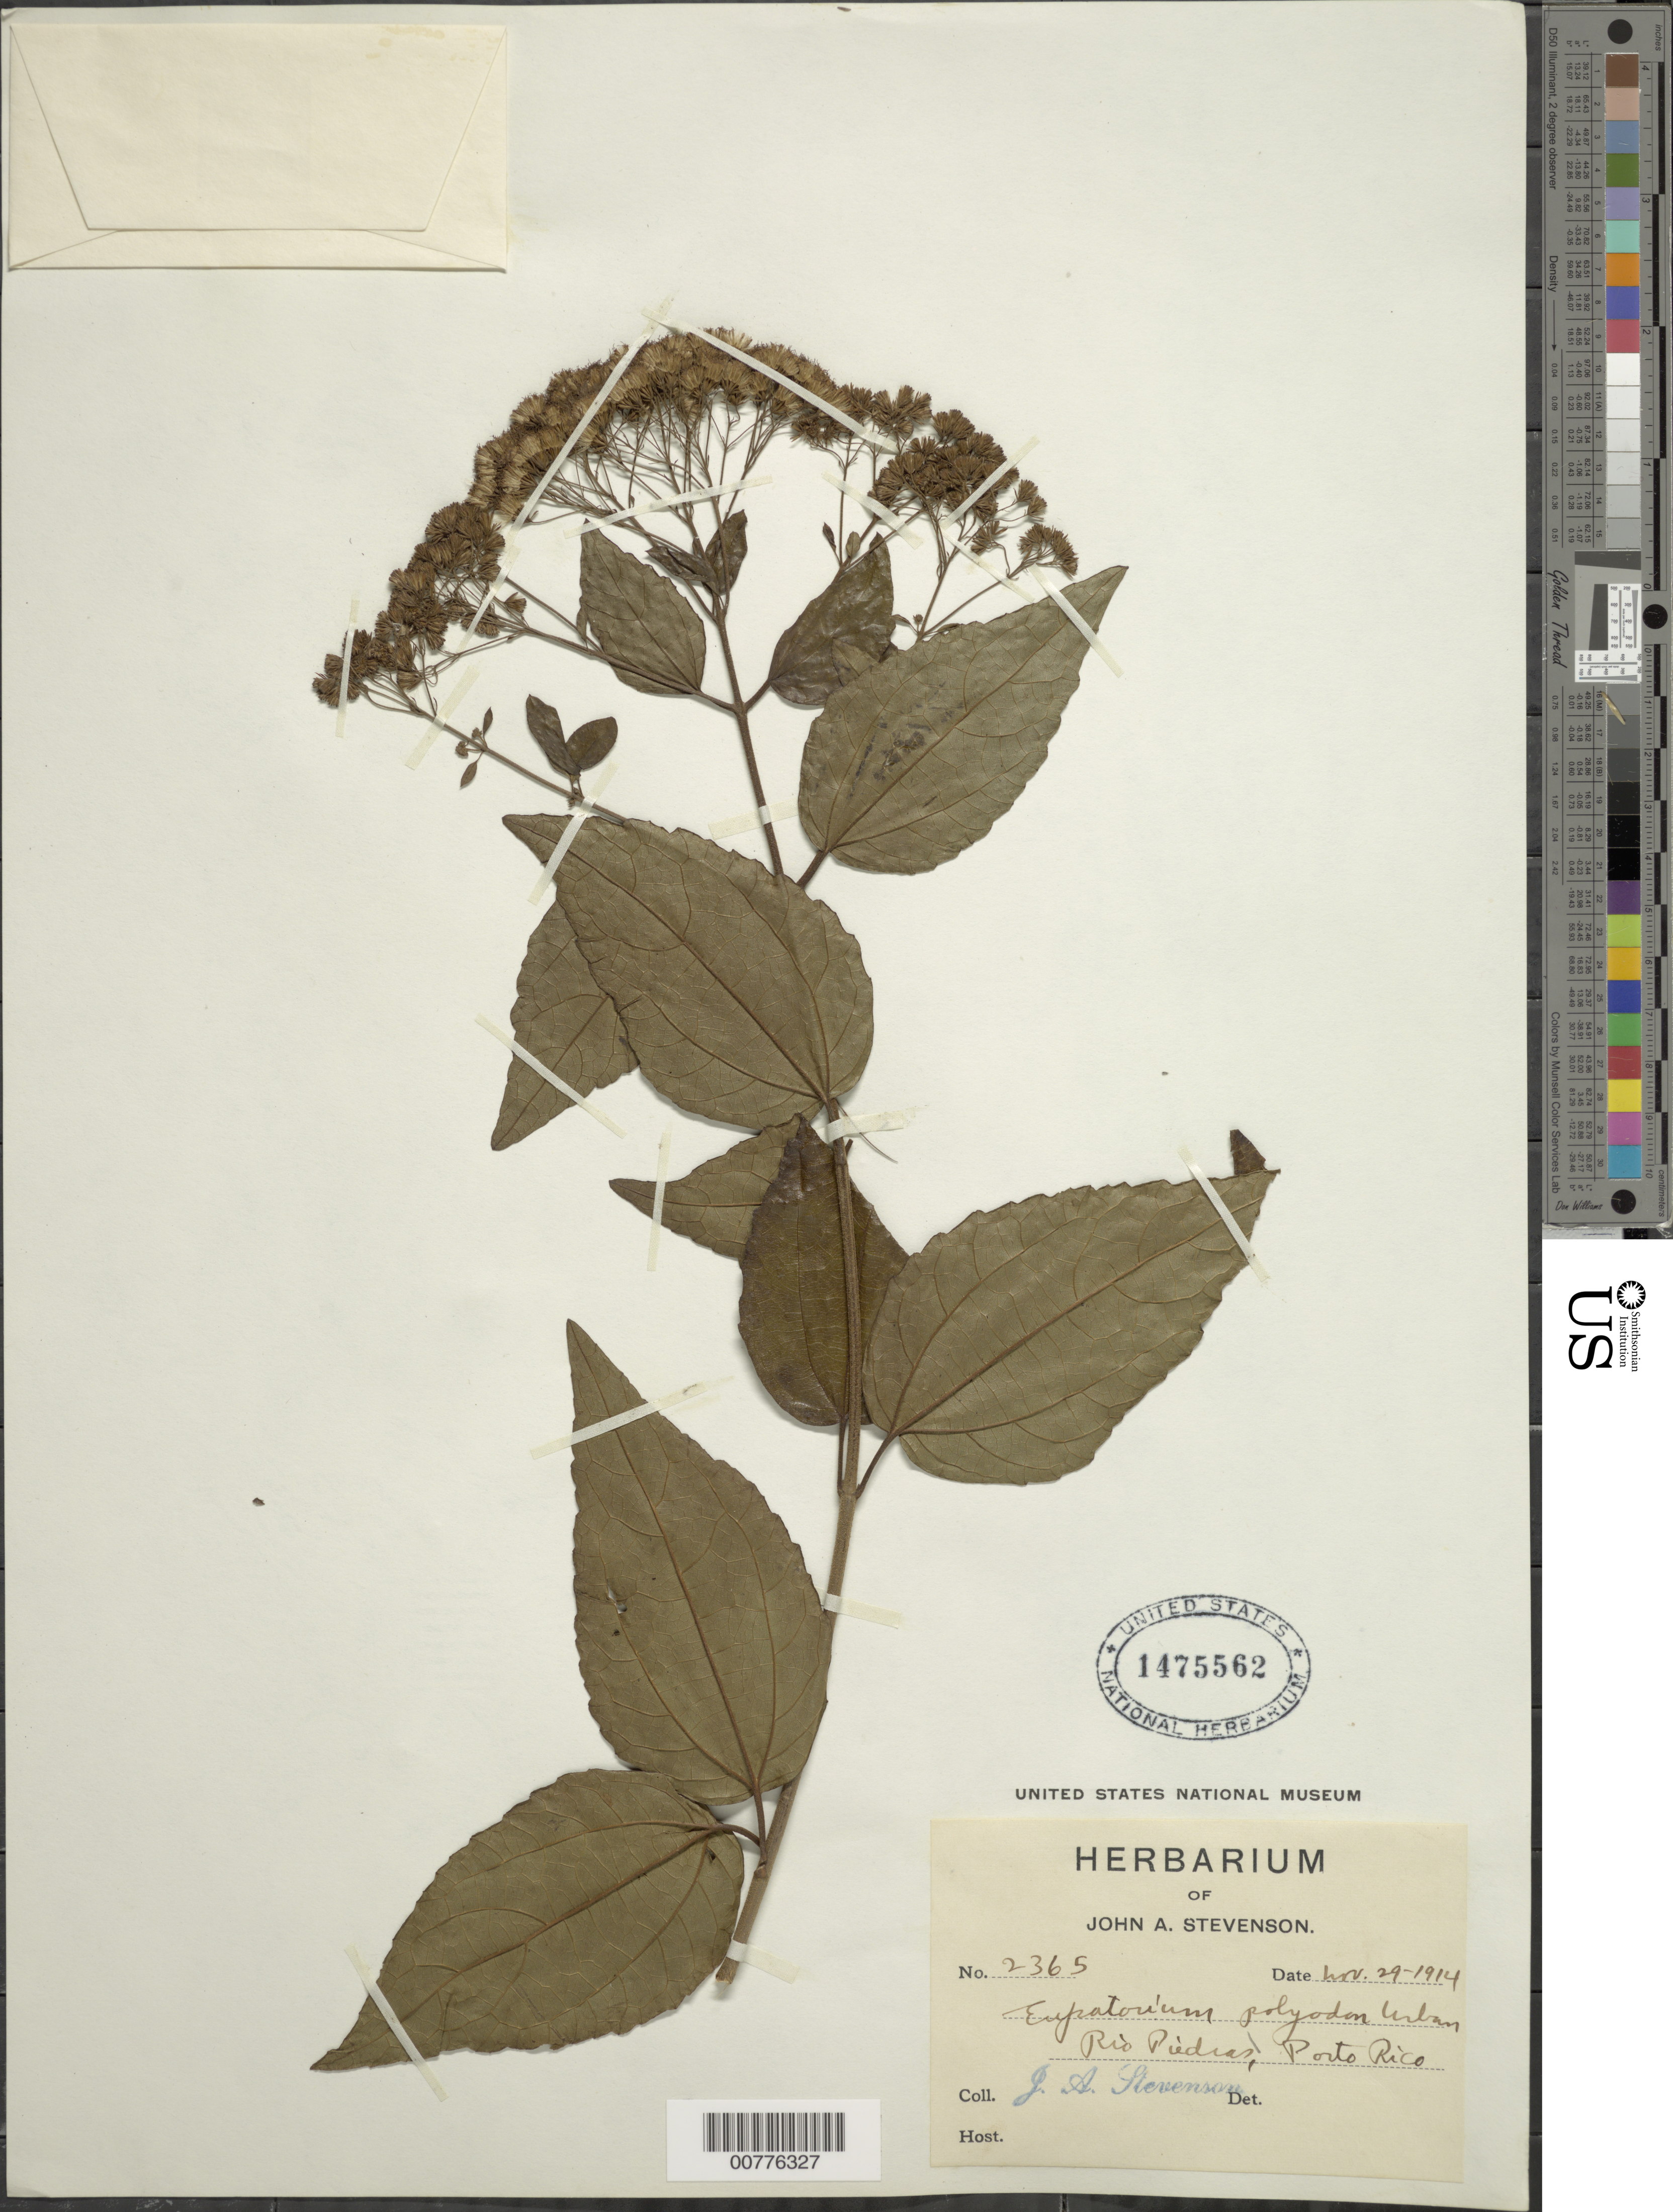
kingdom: Plantae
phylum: Tracheophyta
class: Magnoliopsida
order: Asterales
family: Asteraceae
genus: Koanophyllon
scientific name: Koanophyllon polyodon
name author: (Urb.) R.M. King & H. Rob.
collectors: J. Stevenson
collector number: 2365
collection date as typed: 29 Nov 1914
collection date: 1914-11-29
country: Puerto Rico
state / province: San Juan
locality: Río Piedras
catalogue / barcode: US 1475562